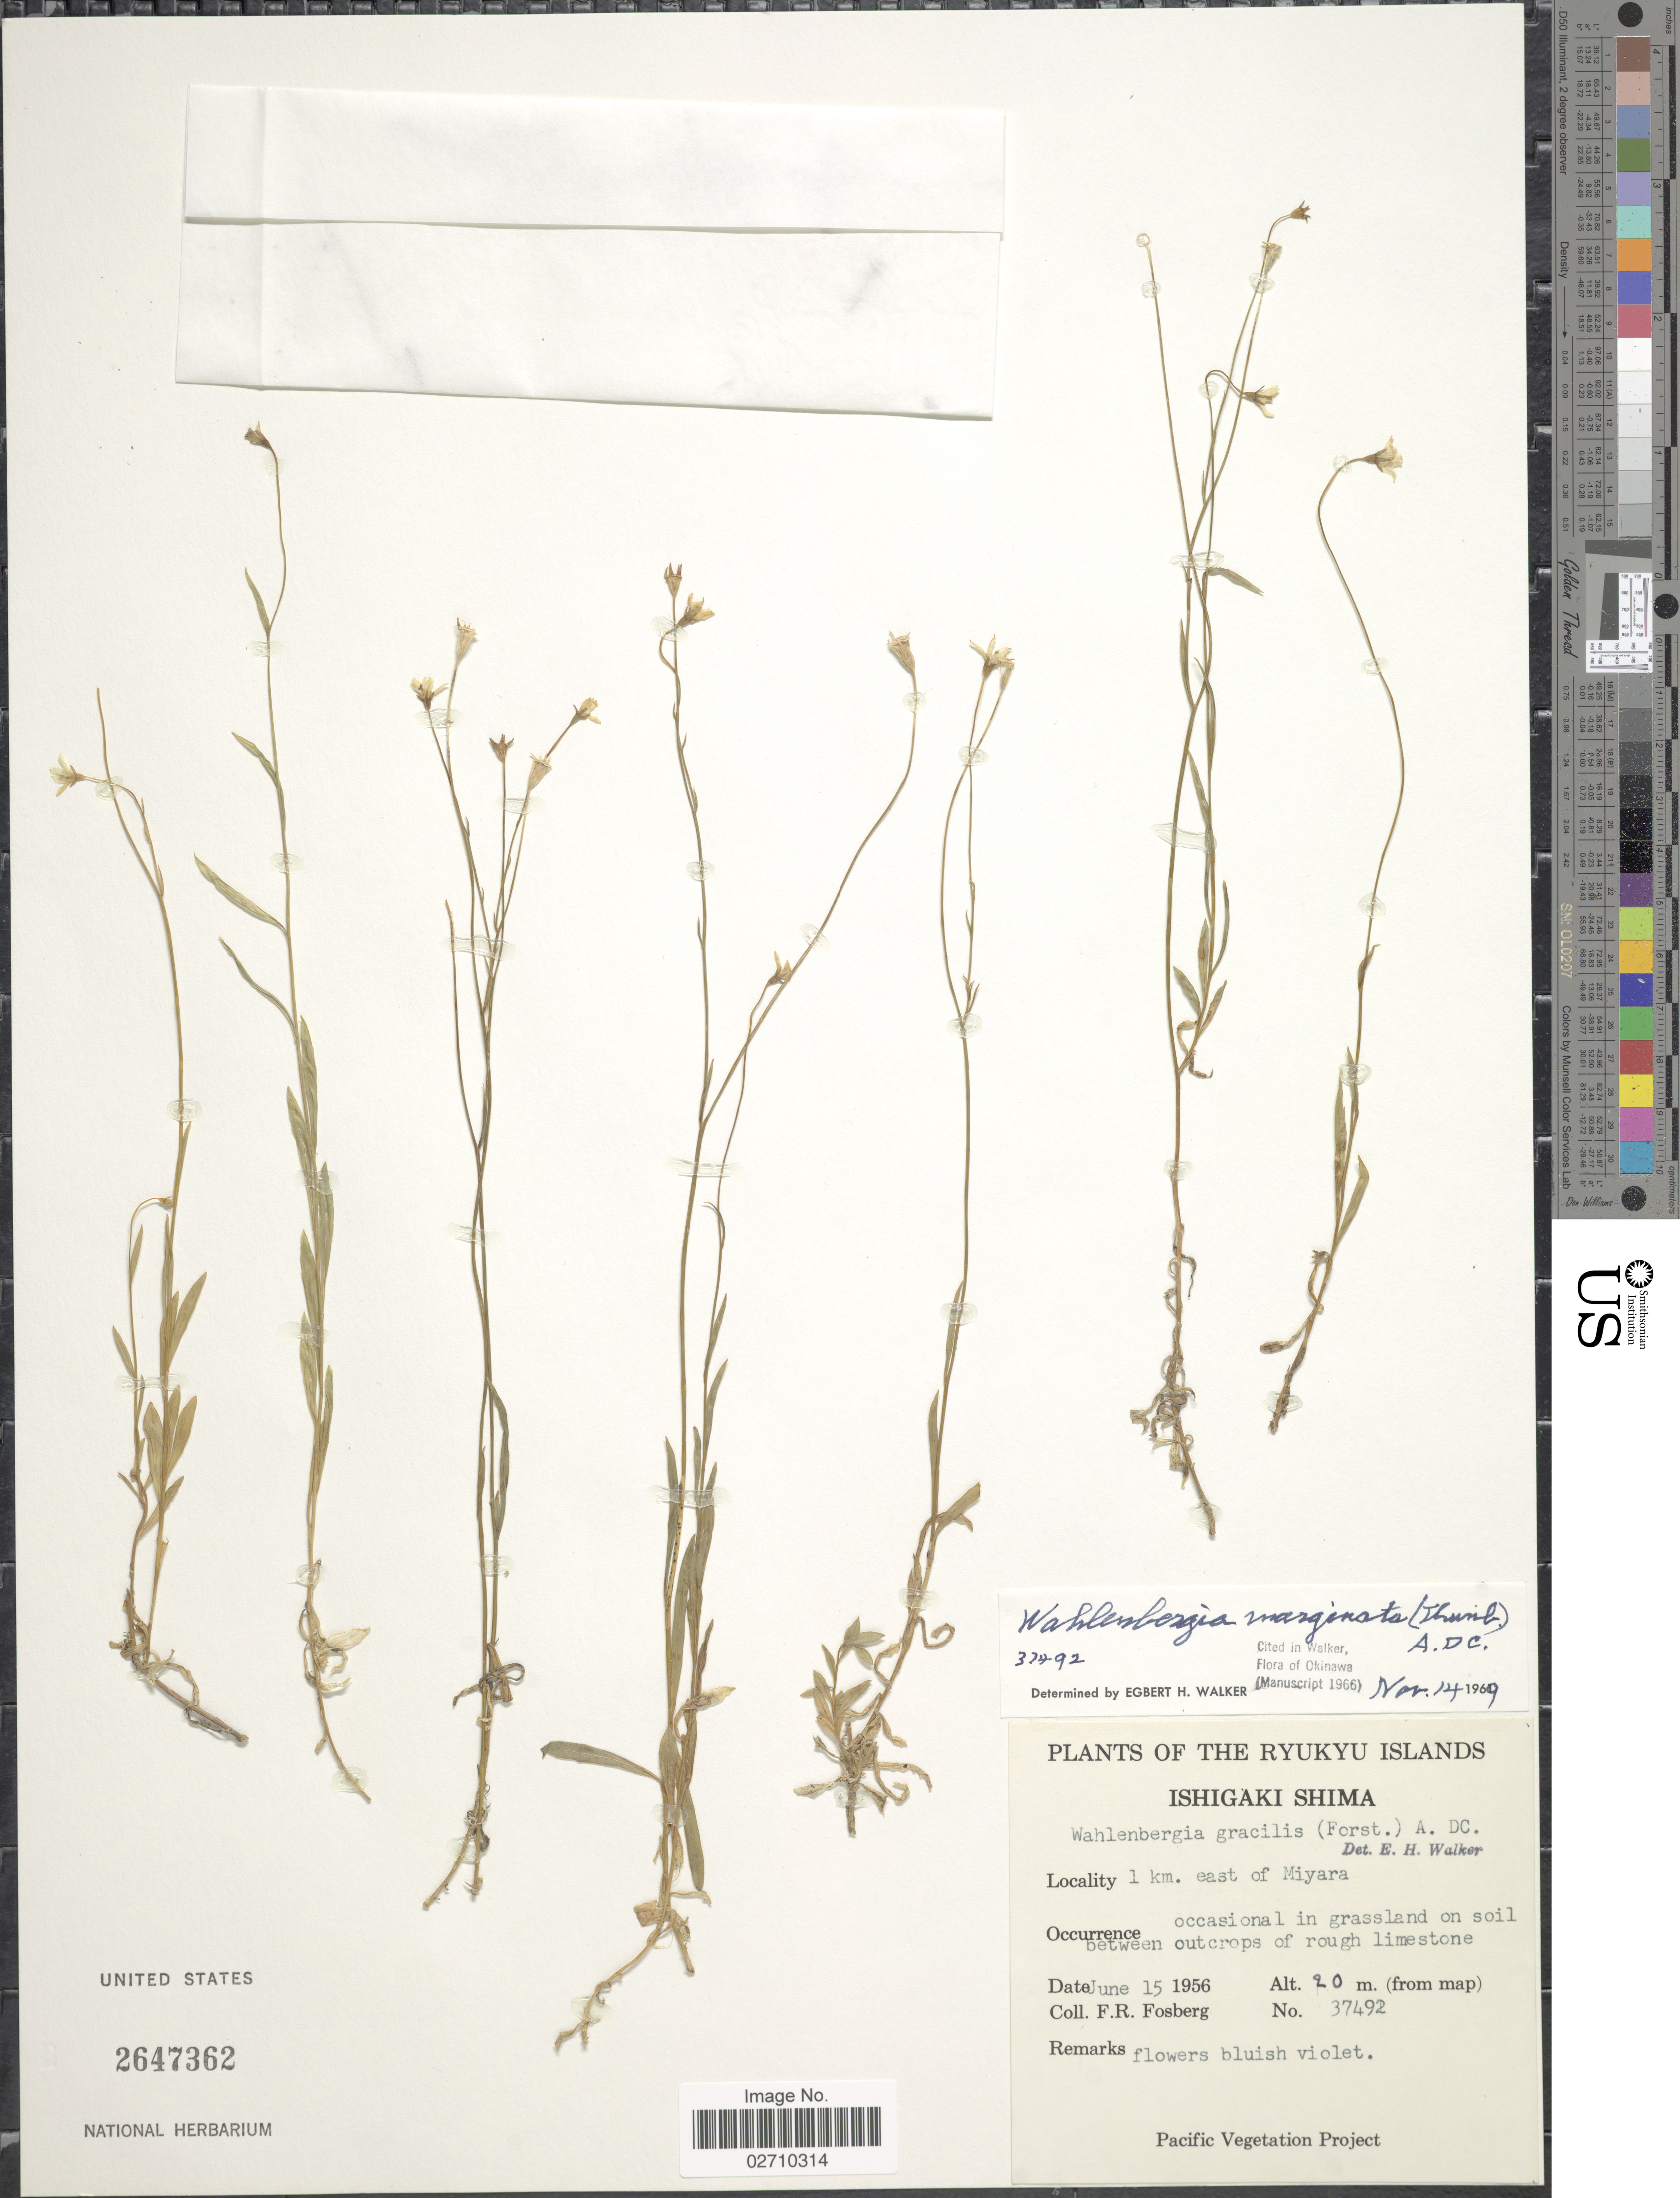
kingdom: Plantae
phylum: Tracheophyta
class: Magnoliopsida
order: Asterales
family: Campanulaceae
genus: Wahlenbergia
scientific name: Wahlenbergia marginata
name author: (Thunb.) A. DC.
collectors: F. R. Fosberg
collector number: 37492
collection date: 1956-06-15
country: Japan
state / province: Okinawa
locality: Ryukyu Islands. Ishigaki Shima. 1 km. east of Miyara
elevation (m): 20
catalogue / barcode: US 2647362